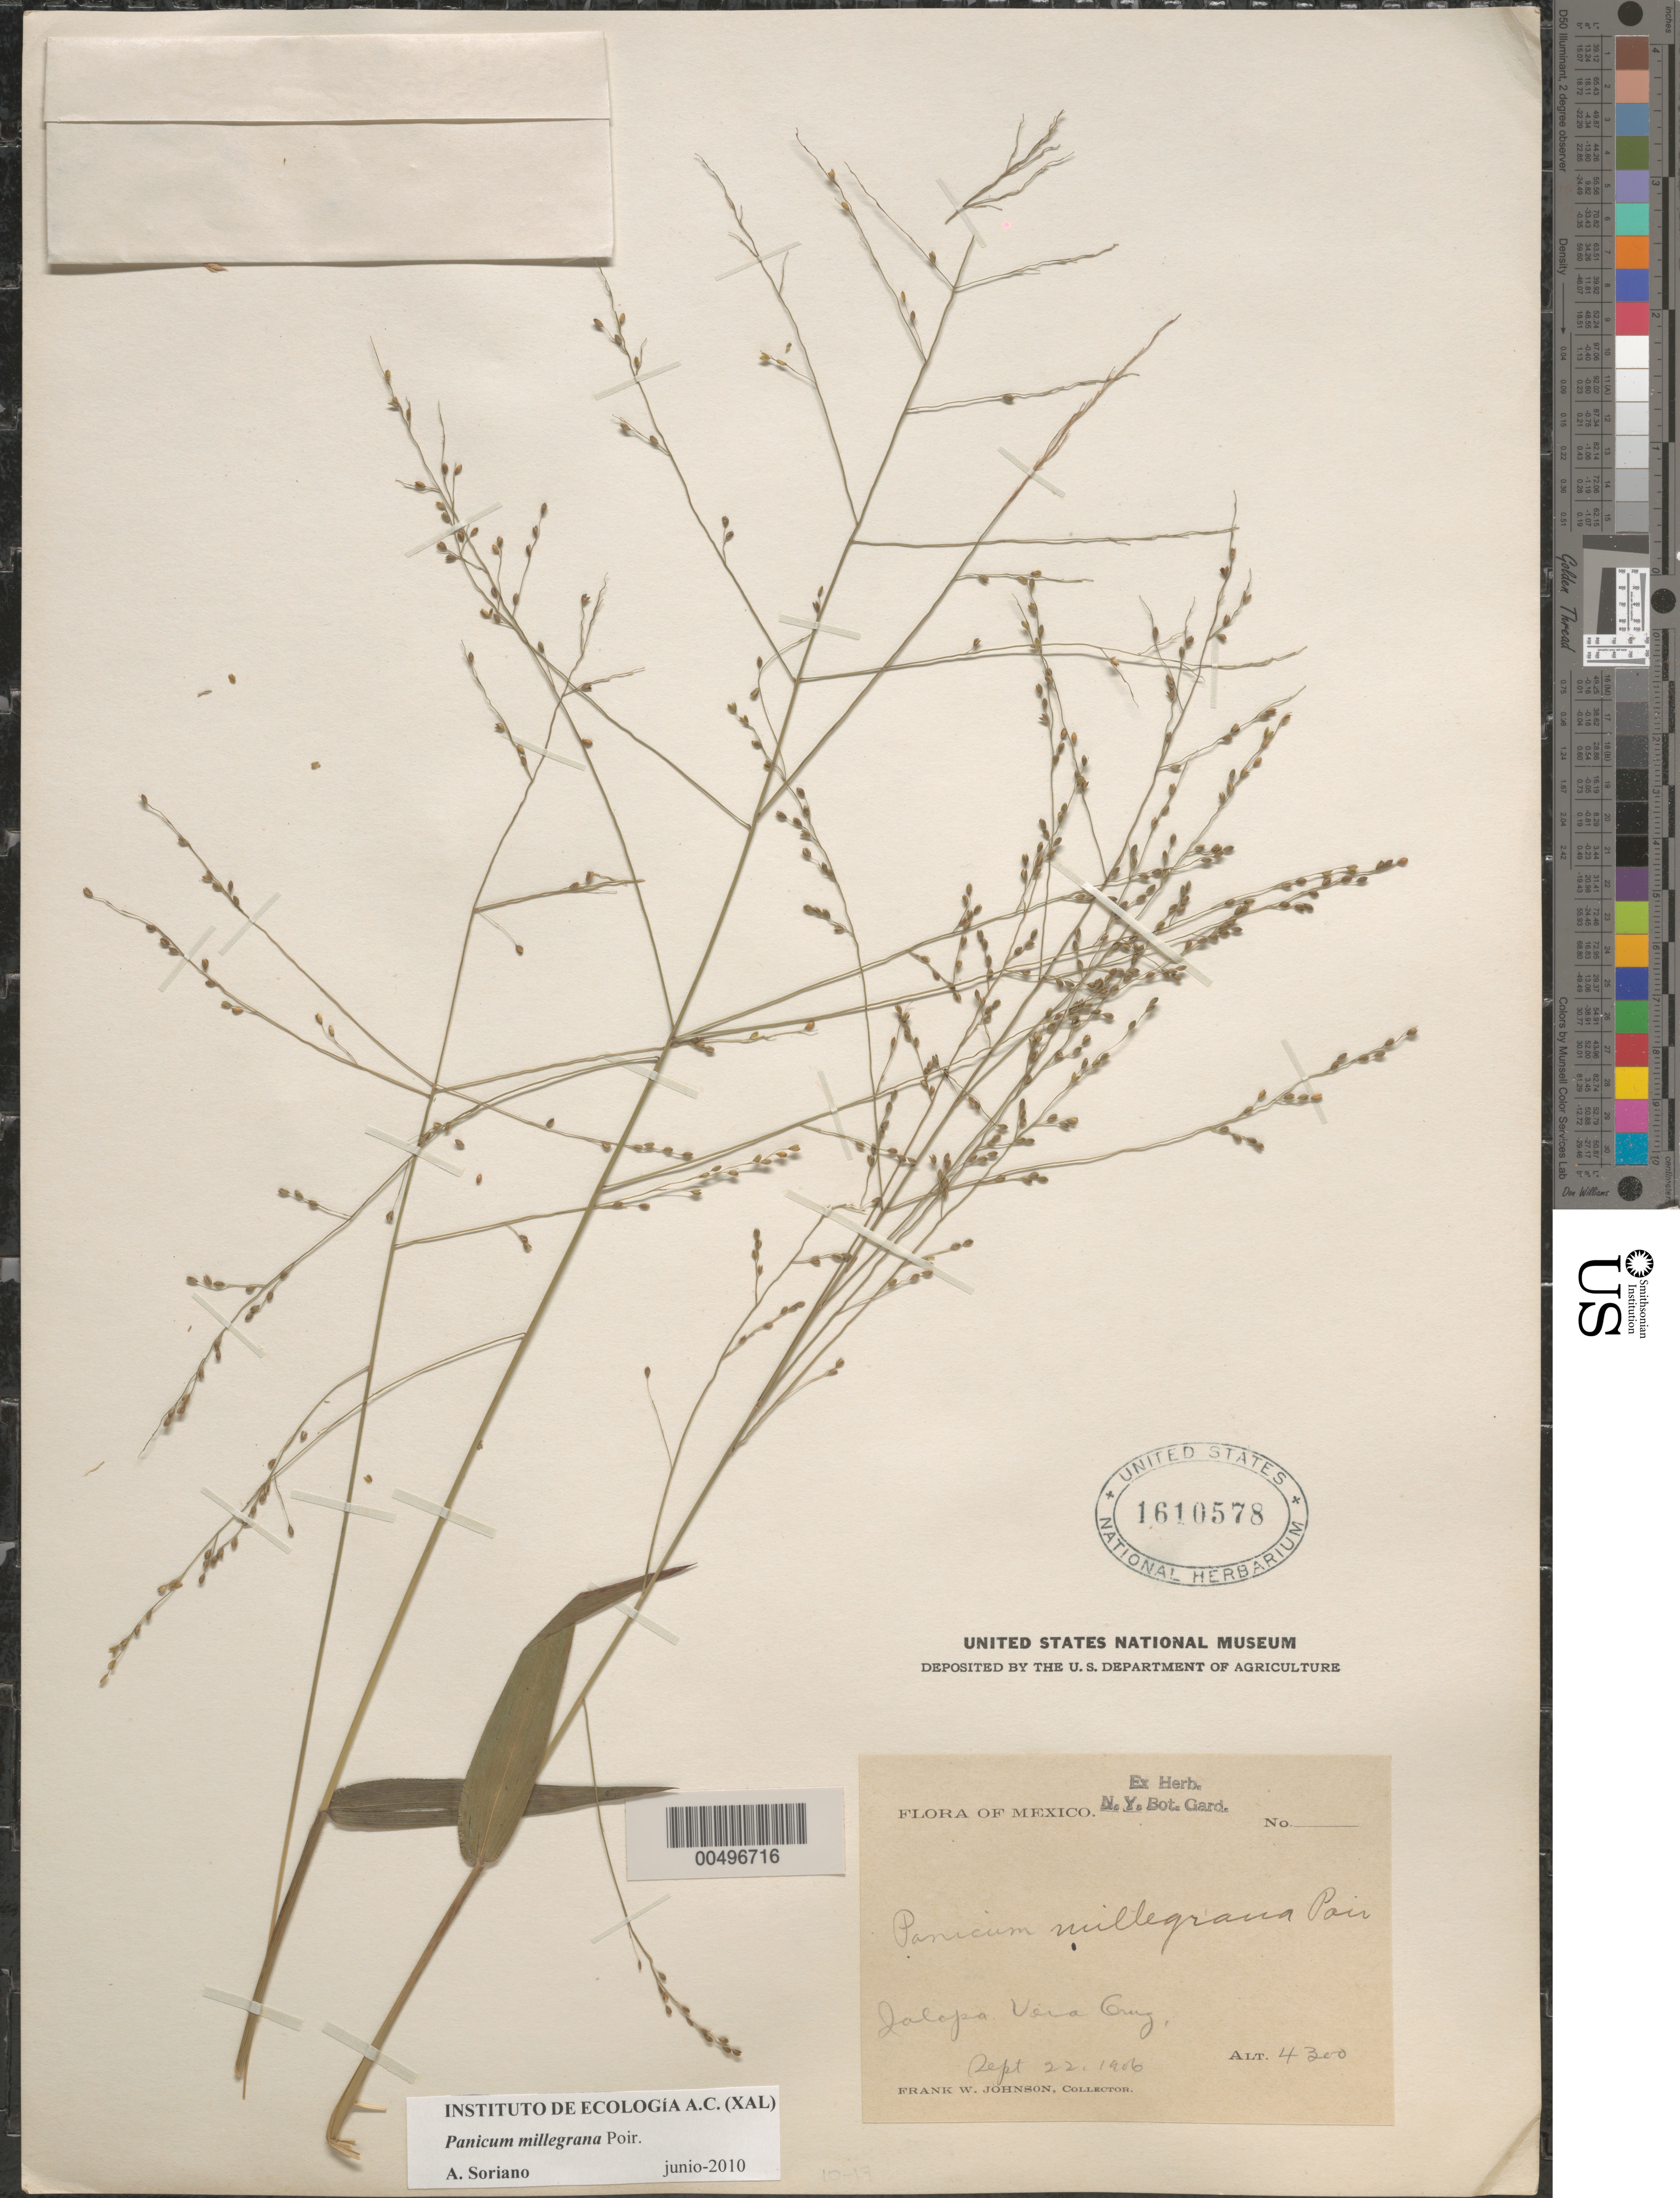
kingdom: Plantae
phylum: Tracheophyta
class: Liliopsida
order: Poales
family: Poaceae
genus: Panicum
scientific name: Panicum sellowii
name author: Nees in Mart.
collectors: F. W. Johnson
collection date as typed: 22 Sep 1906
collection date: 1906-09-22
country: Mexico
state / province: Veracruz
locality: Jalapa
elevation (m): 1311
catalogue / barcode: US 1610578